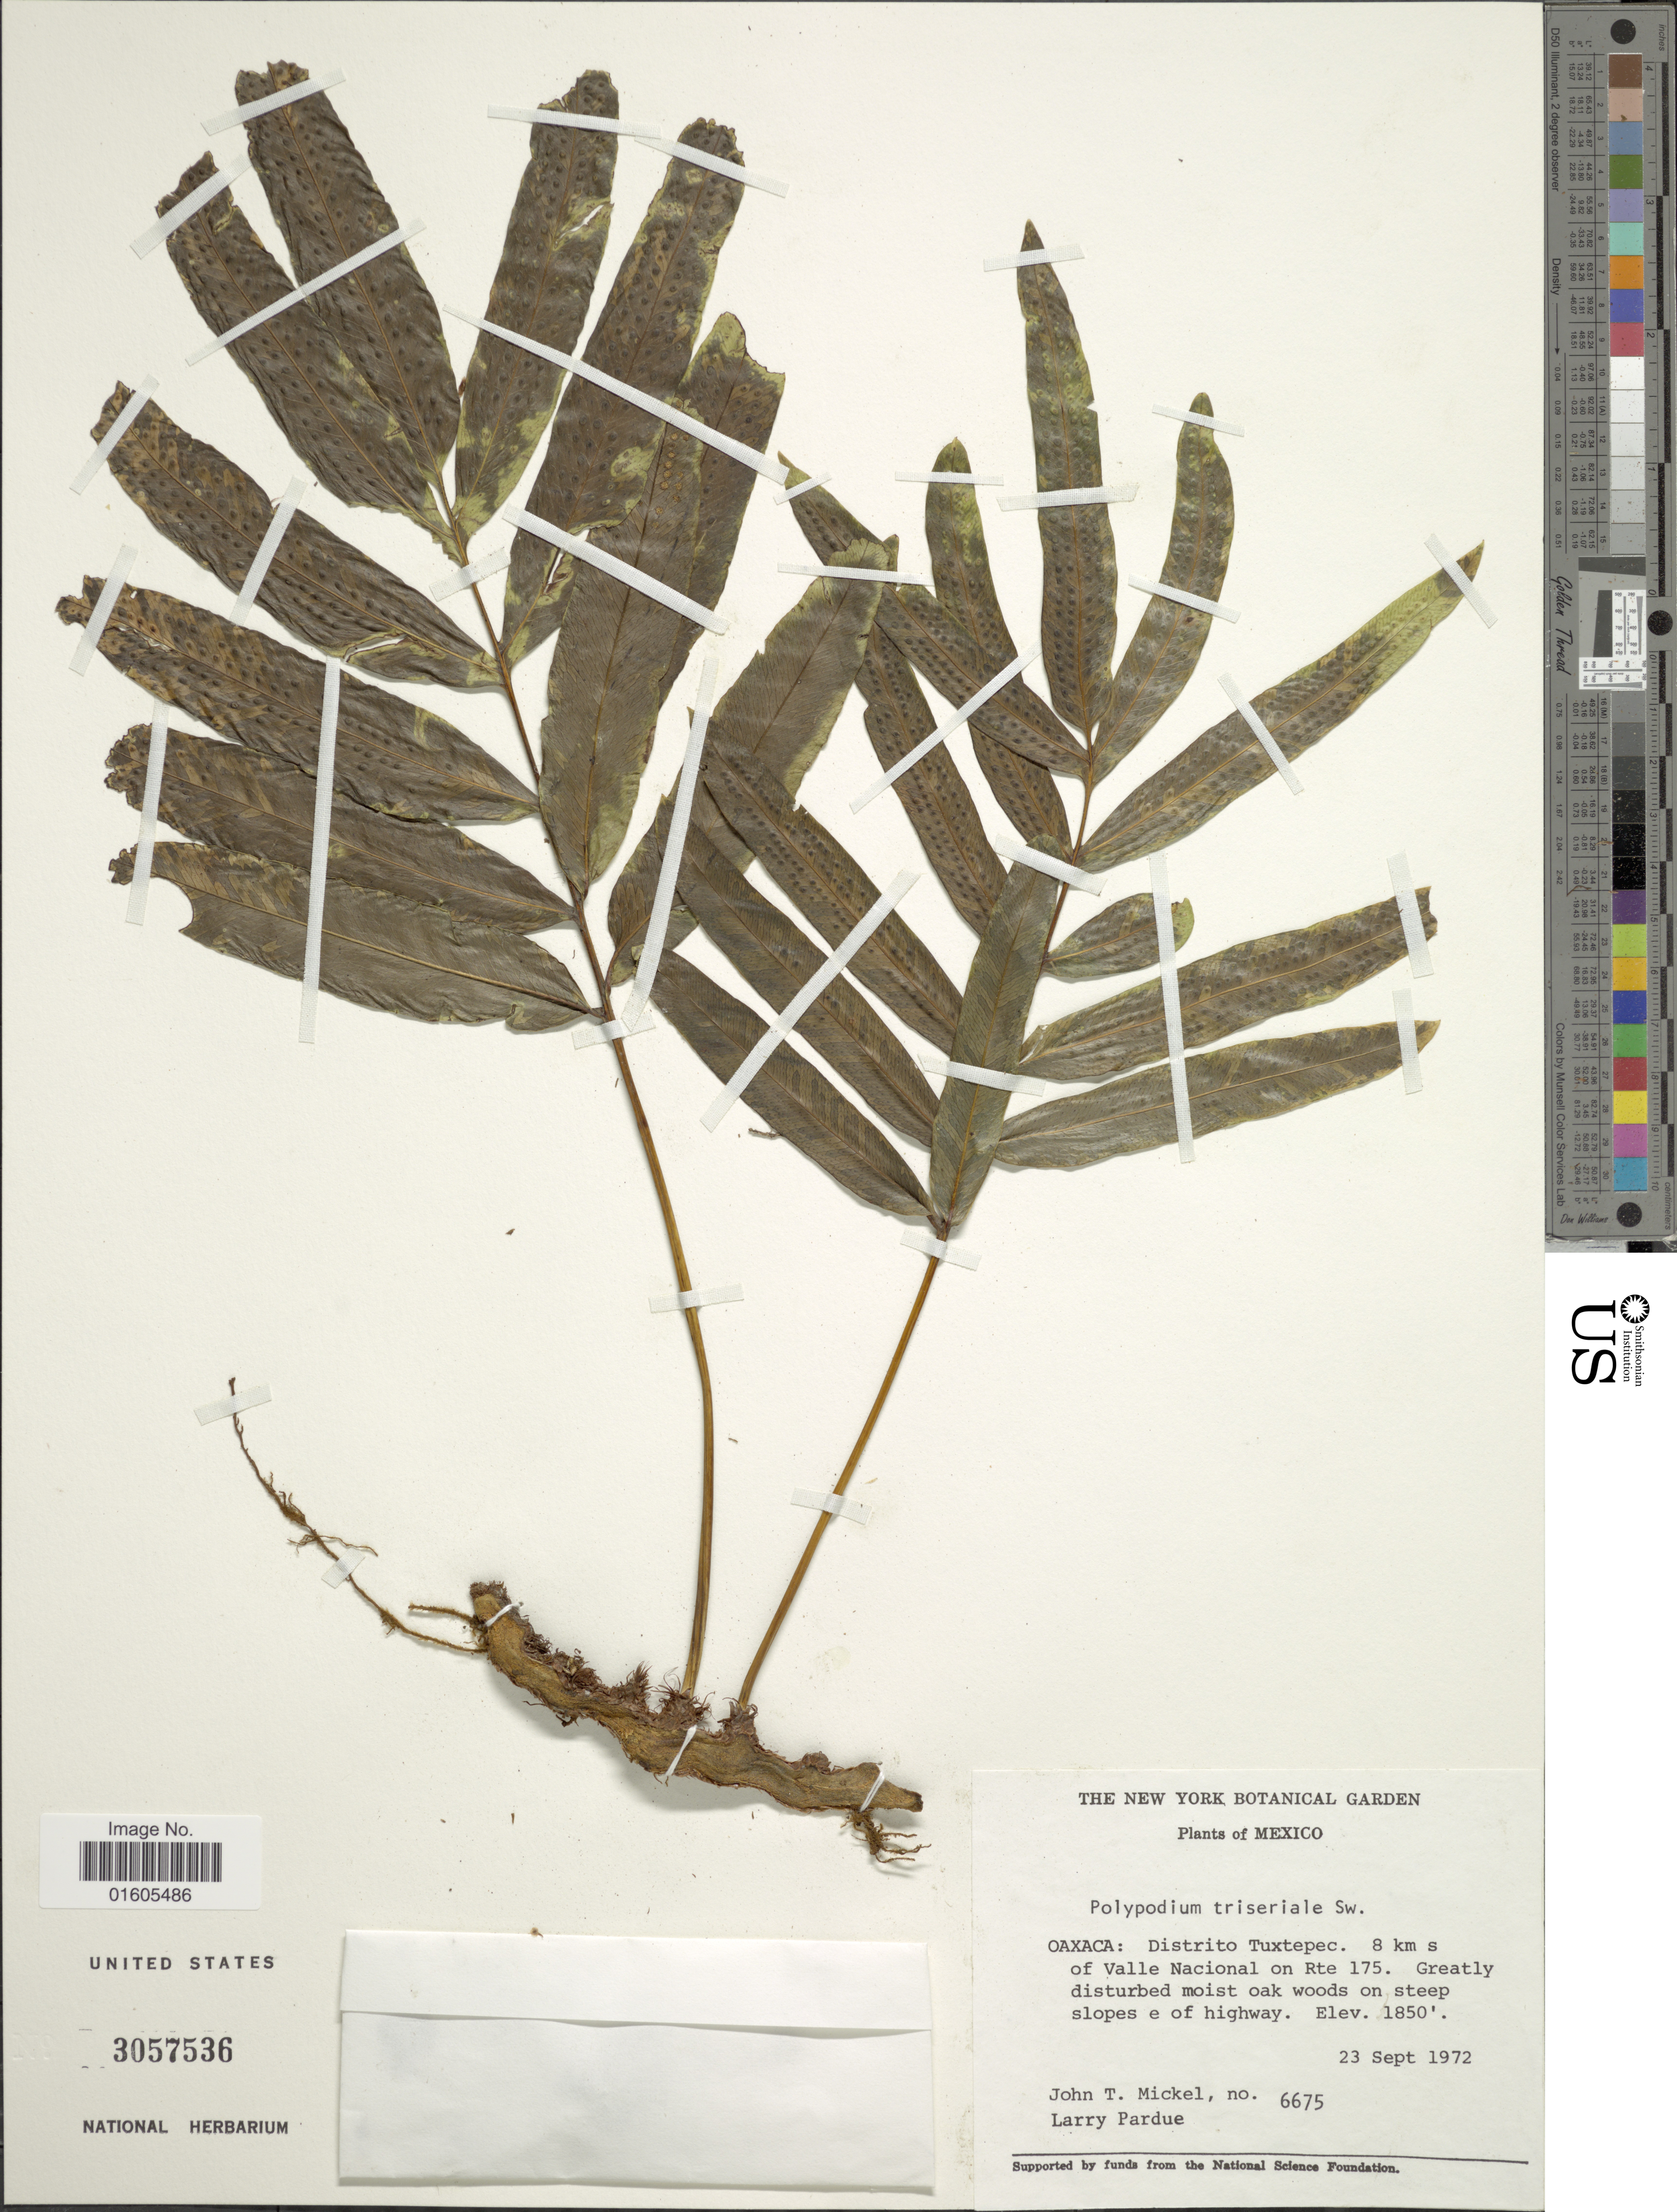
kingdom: Plantae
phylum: Tracheophyta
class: Polypodiopsida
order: Polypodiales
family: Polypodiaceae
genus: Serpocaulon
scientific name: Serpocaulon triseriale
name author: (Sw.) A.R. Sm.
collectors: J. T. Mickel & L. Pardue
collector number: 6675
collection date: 1972-09-23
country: Mexico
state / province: Oaxaca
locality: Distritot Tuxtepec. 8 km s of Vlle Nacional on Rte 175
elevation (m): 564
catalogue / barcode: US 3057536